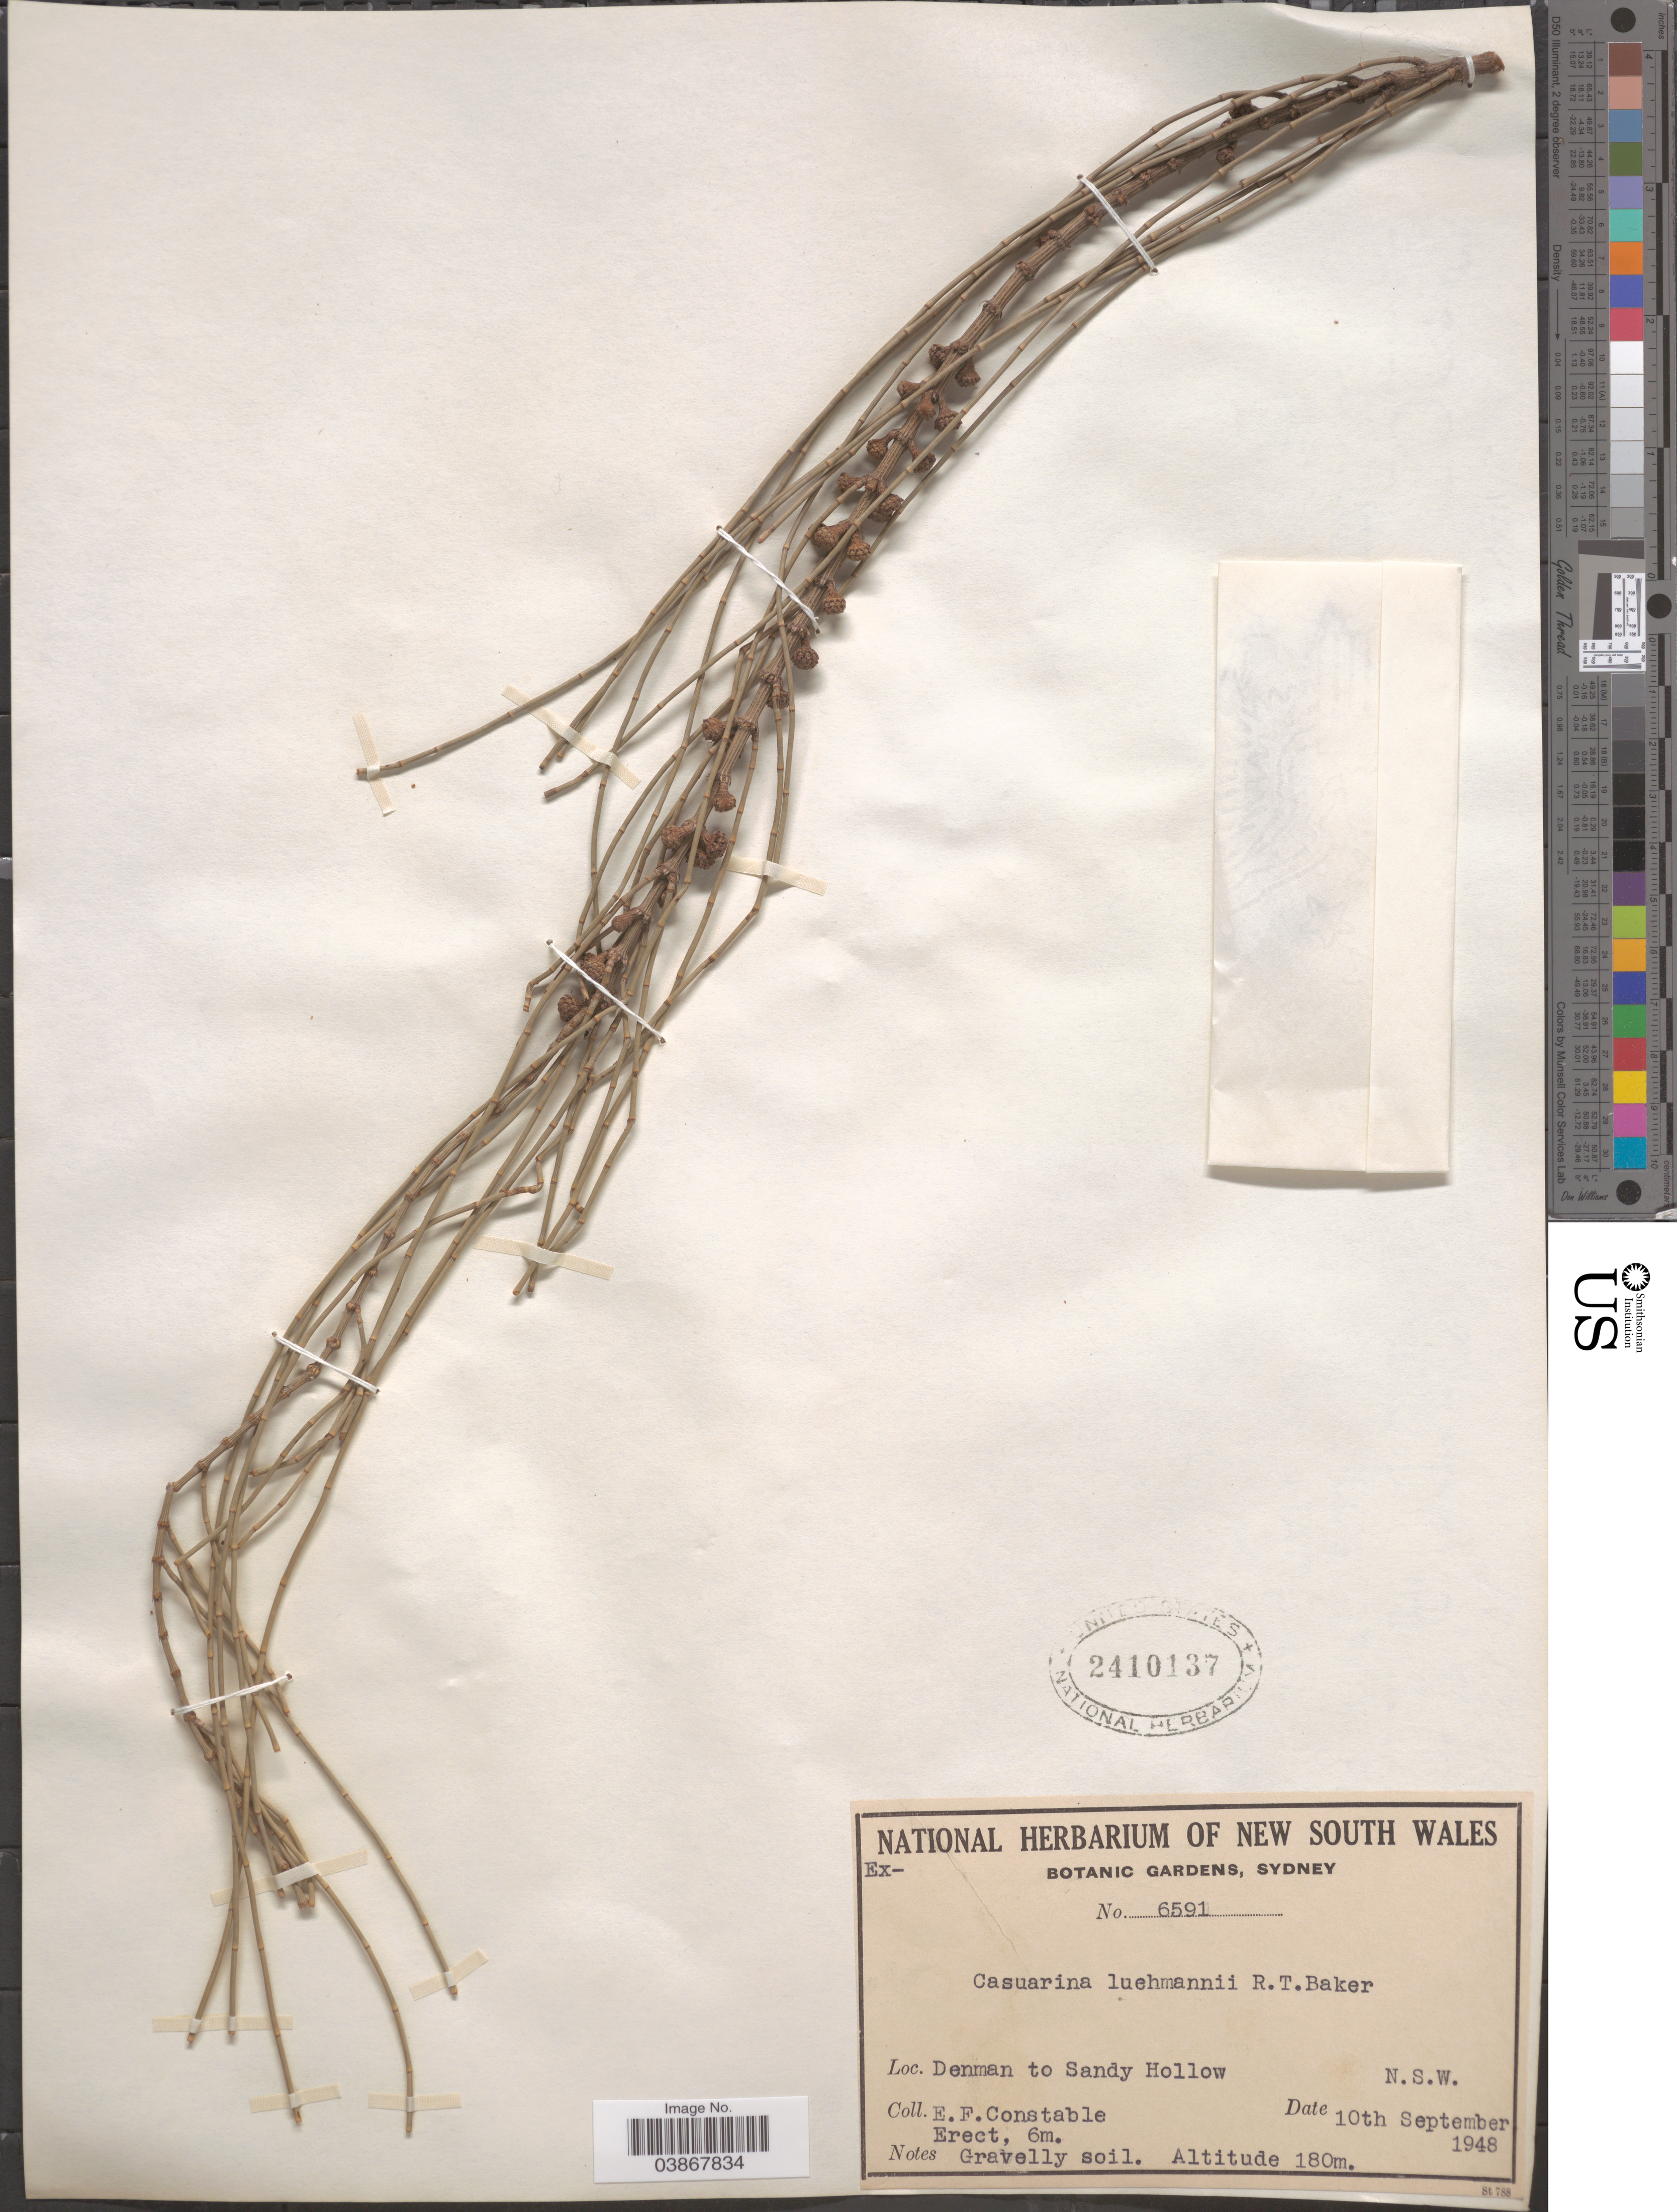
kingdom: Plantae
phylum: Tracheophyta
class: Magnoliopsida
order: Fagales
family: Casuarinaceae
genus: Casuarina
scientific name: Casuarina luehmanni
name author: R.T. Baker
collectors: E. F. Constable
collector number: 6591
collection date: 1948-09-10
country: Australia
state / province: New South Wales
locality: Denman to Sandy Hollow.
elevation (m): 180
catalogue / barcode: US 2410137